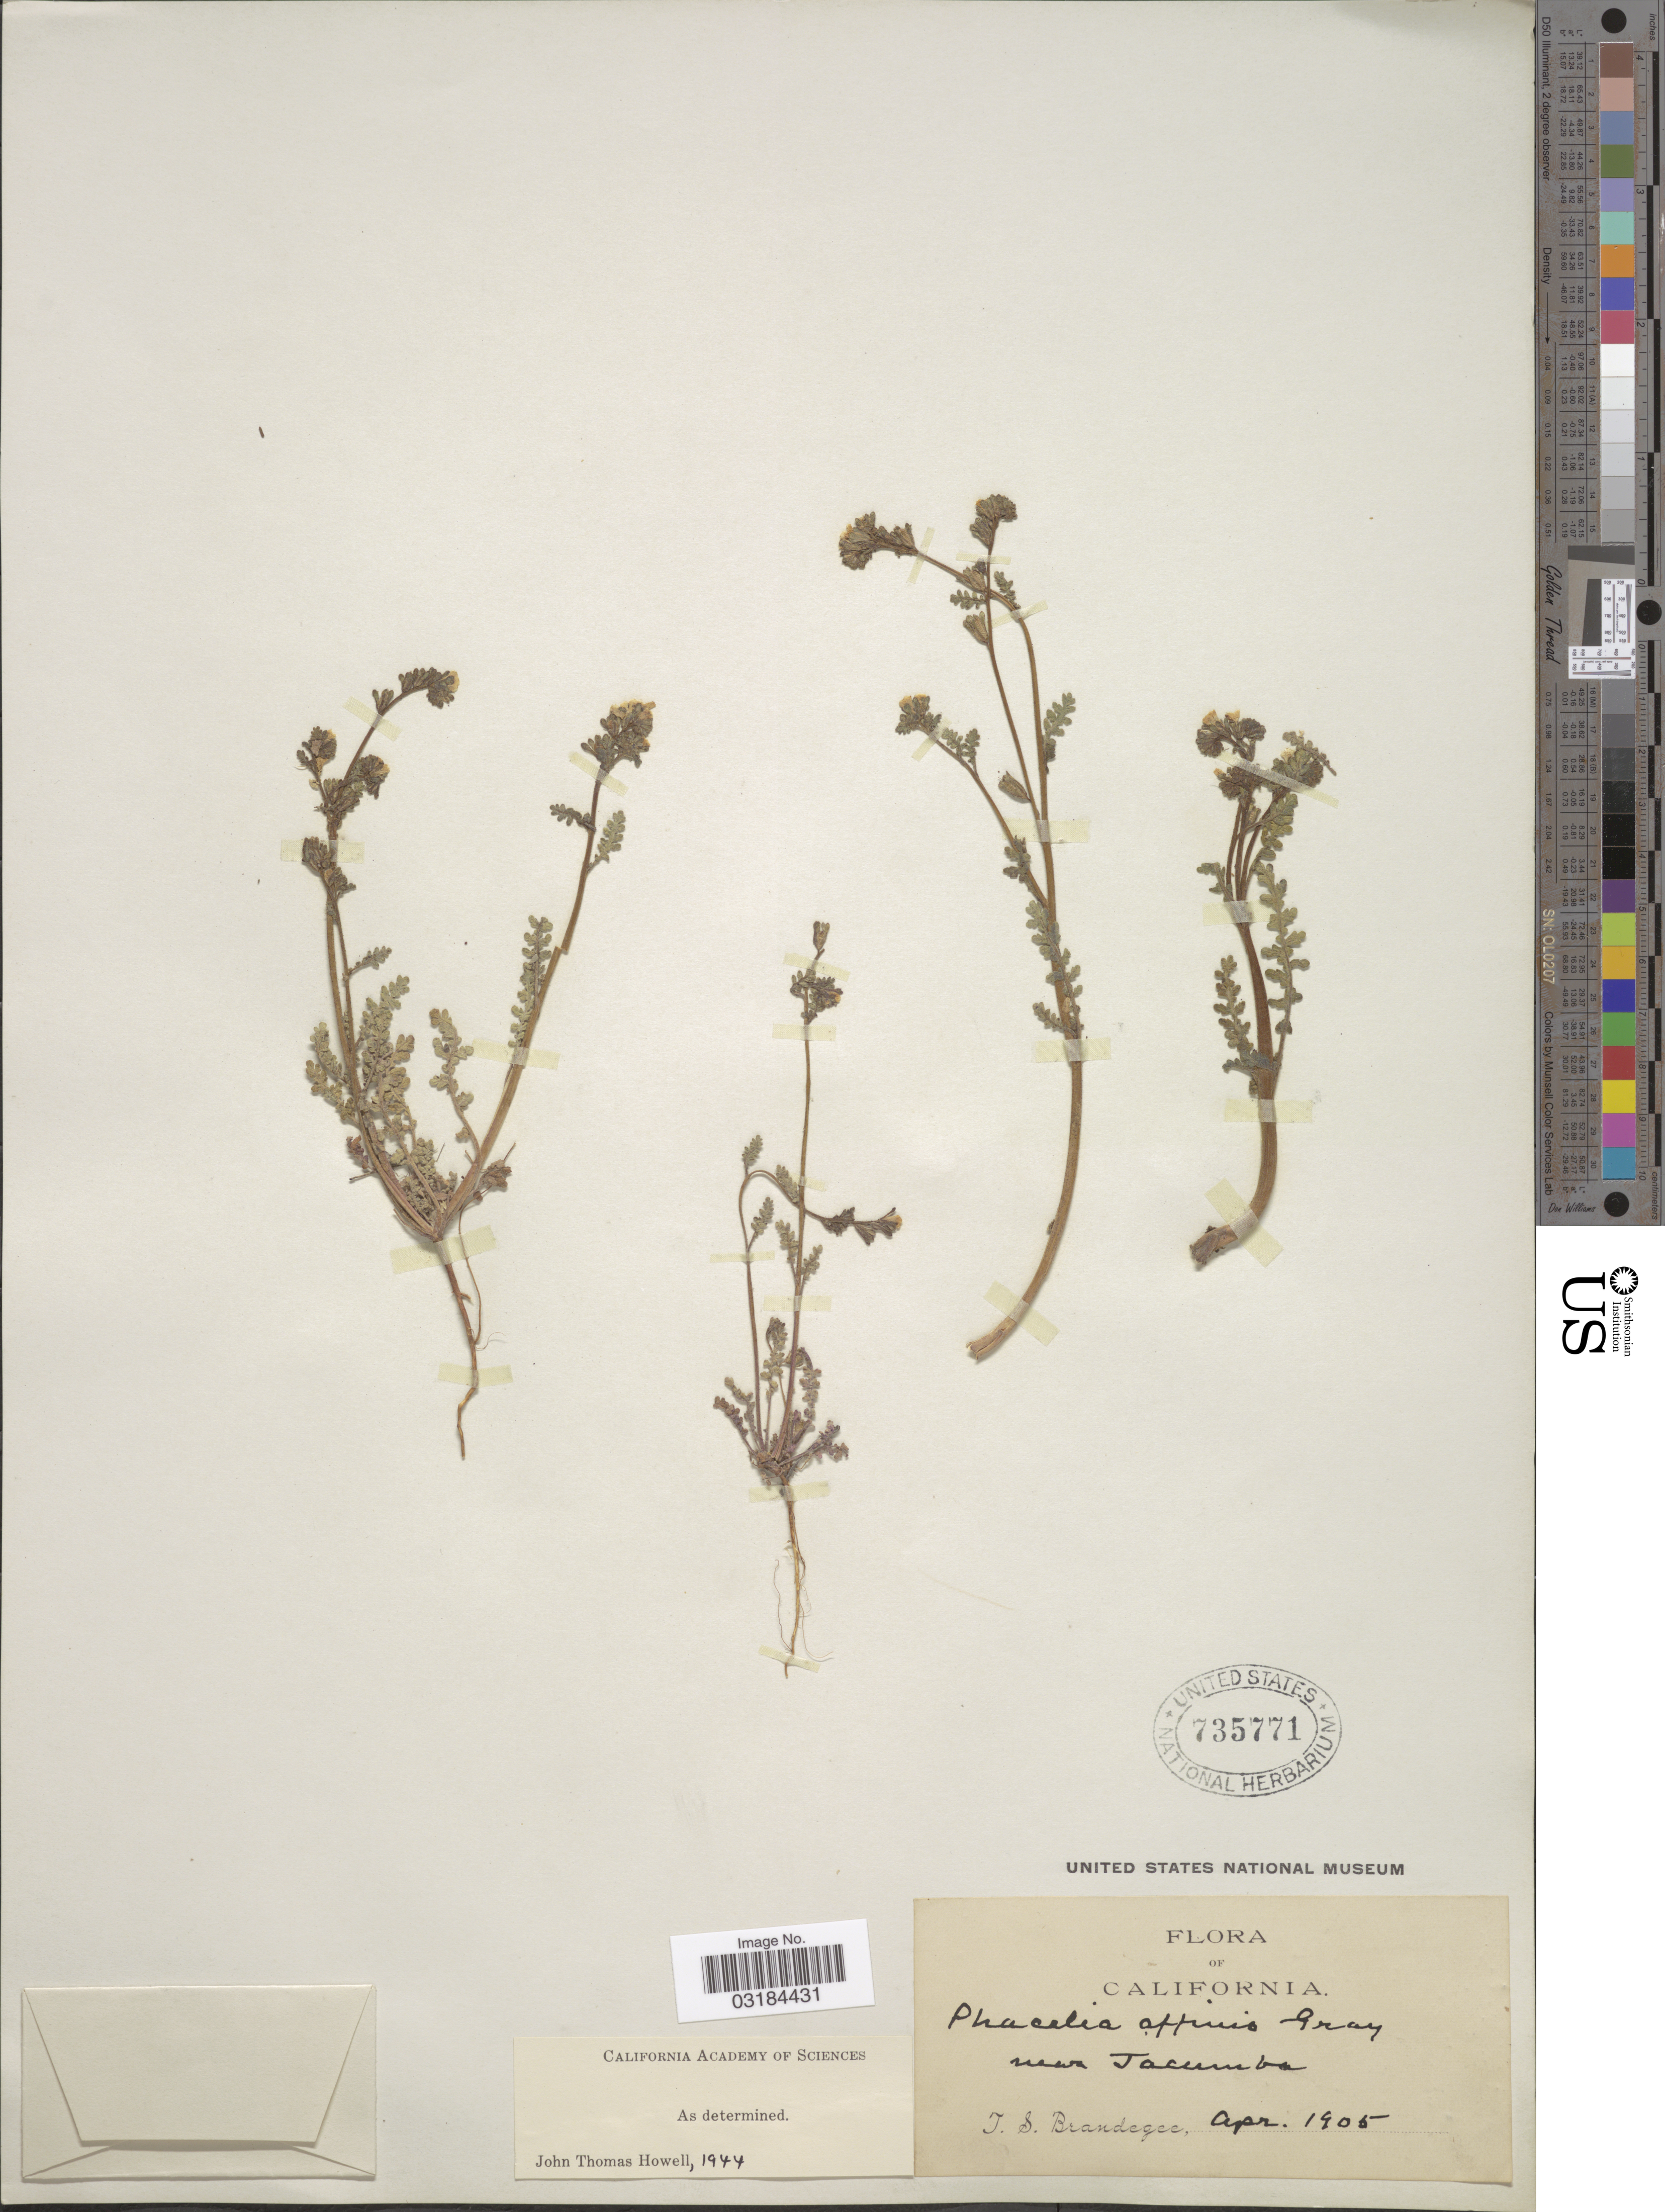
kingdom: Plantae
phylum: Tracheophyta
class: Magnoliopsida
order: Boraginales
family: Hydrophyllaceae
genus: Phacelia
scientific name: Phacelia affinis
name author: A. Gray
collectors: T. S. Brandegee (herbarium)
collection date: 1905-04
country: United States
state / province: California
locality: Near Jacumba.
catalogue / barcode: US 735771